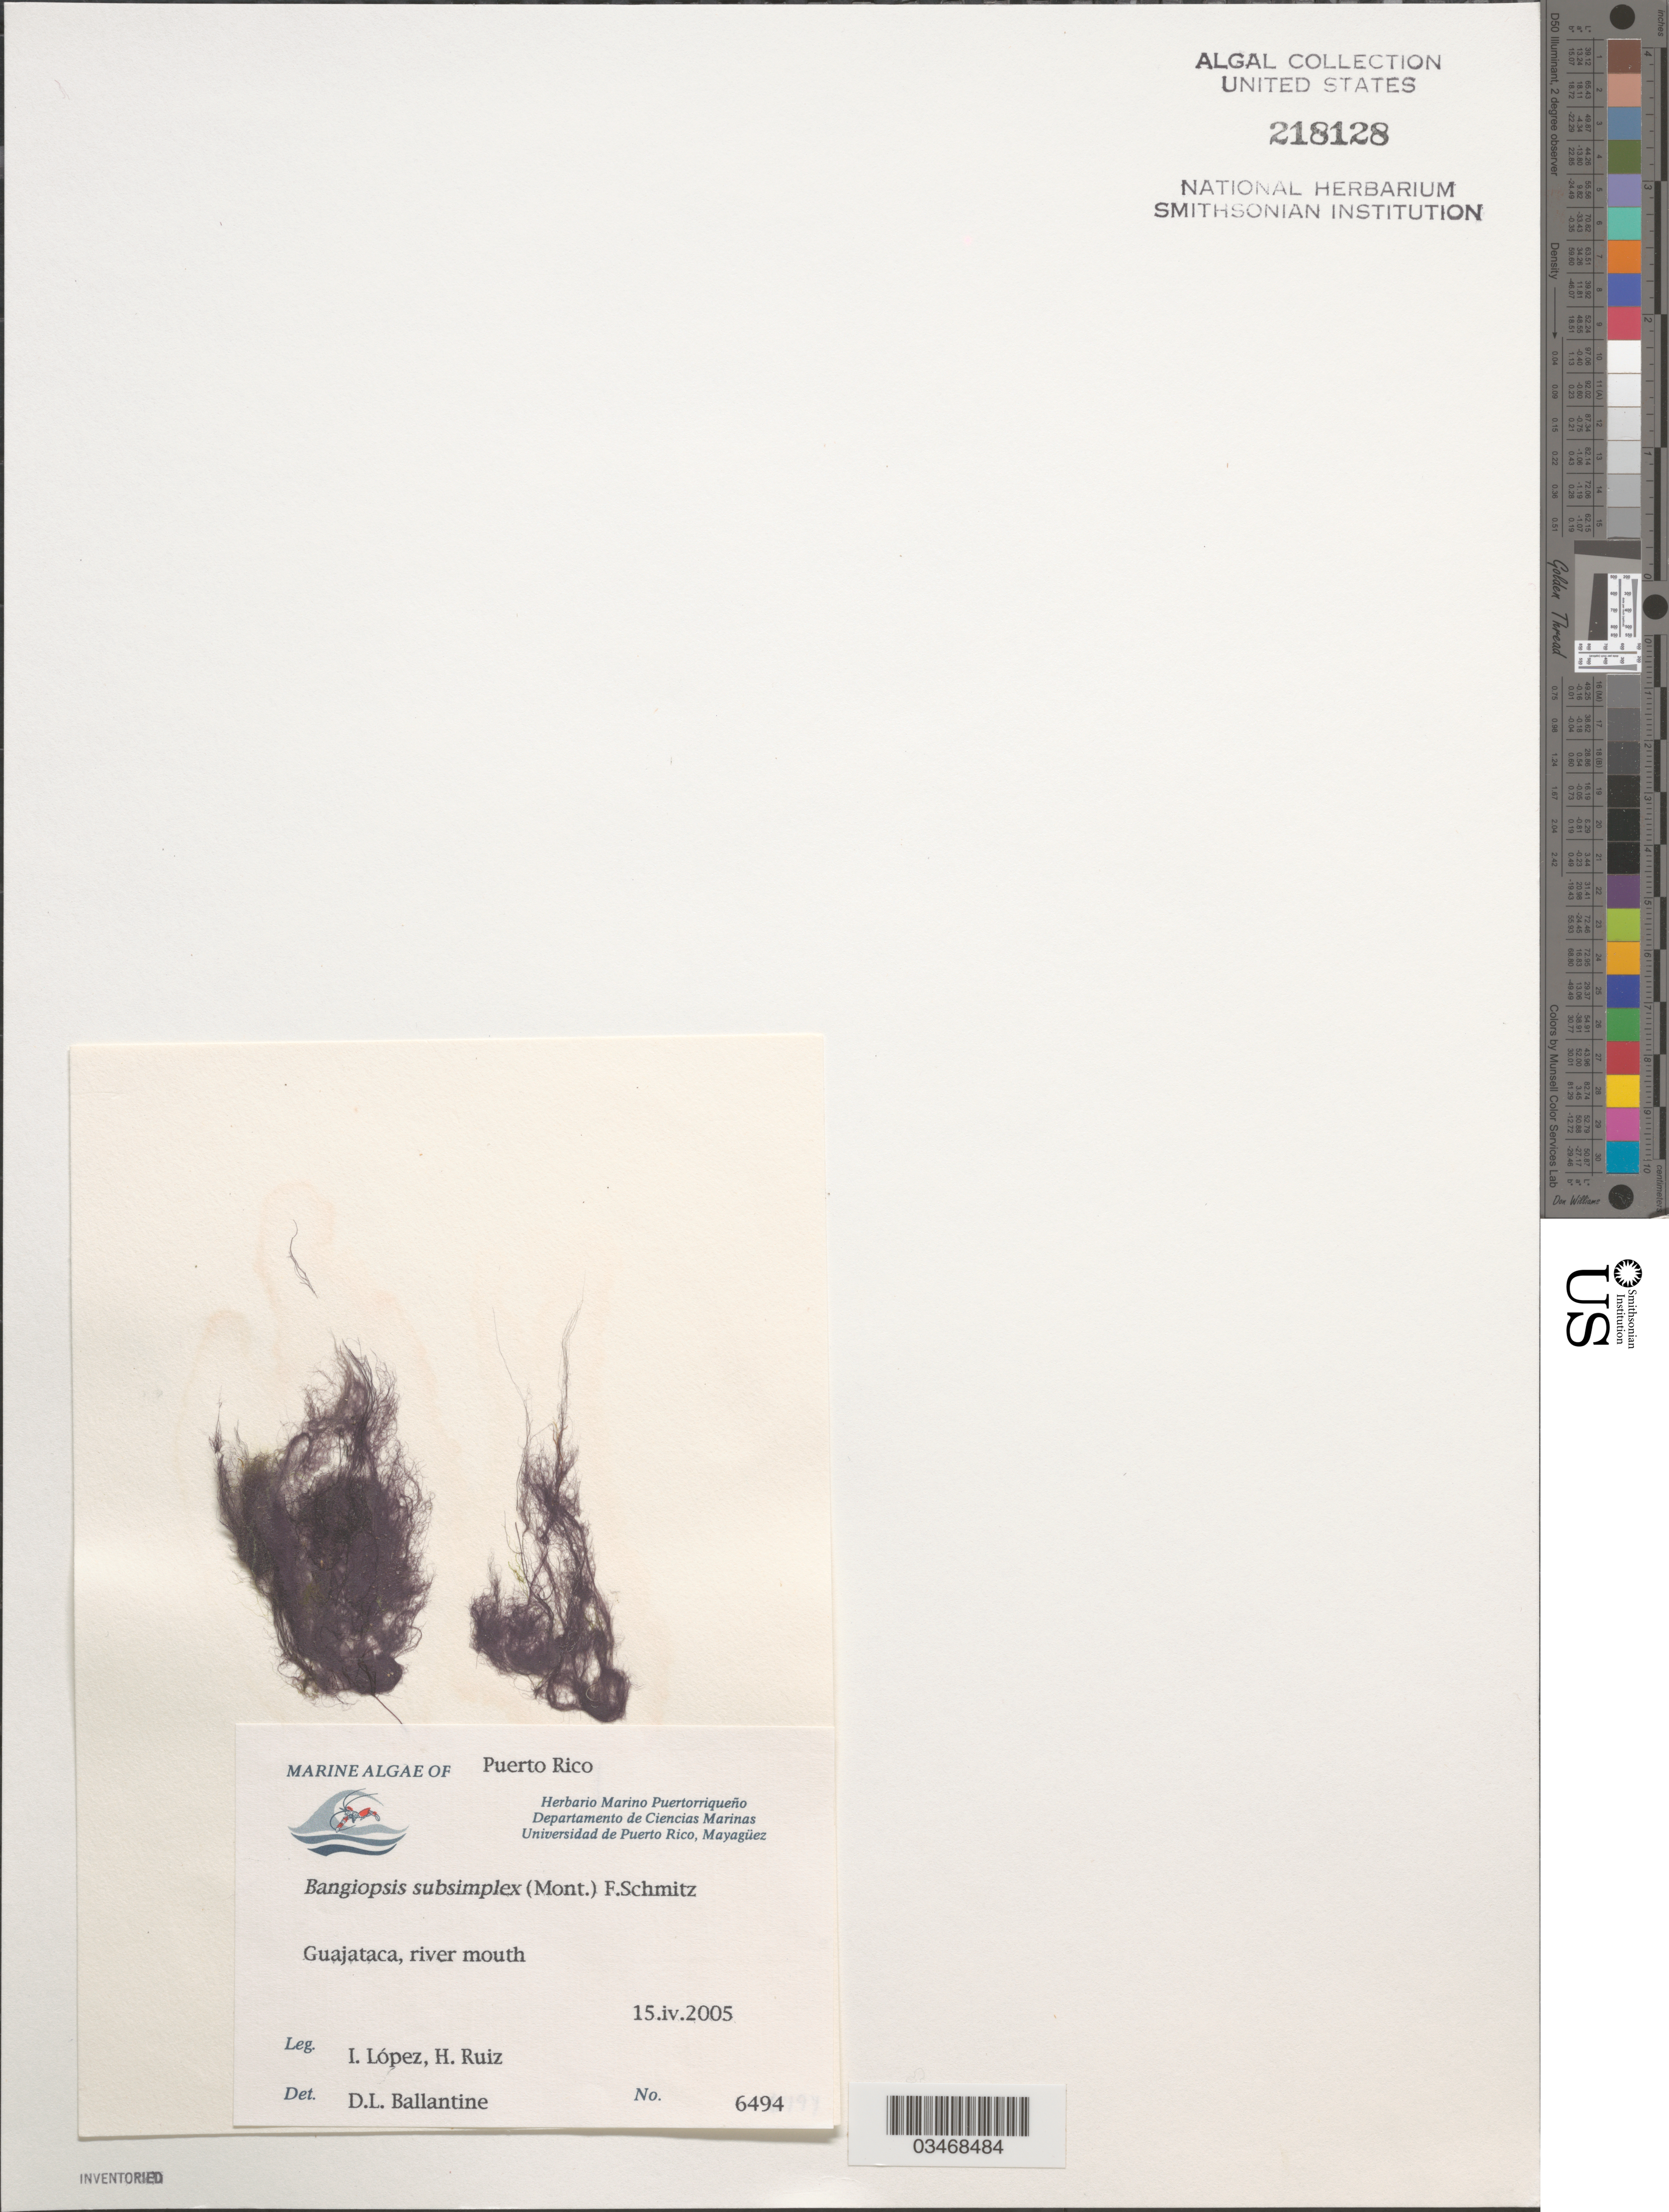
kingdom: Plantae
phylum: Rhodophyta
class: Stylonematophyceae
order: Stylonematales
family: Stylonemataceae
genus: Bangiopsis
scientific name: Bangiopsis subsimplex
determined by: Ballantine, D. L.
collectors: I. Lopez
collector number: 6494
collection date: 2005-04-15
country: Puerto Rico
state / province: Quebradillas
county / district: Guajataca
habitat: River mouth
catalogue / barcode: US 218128